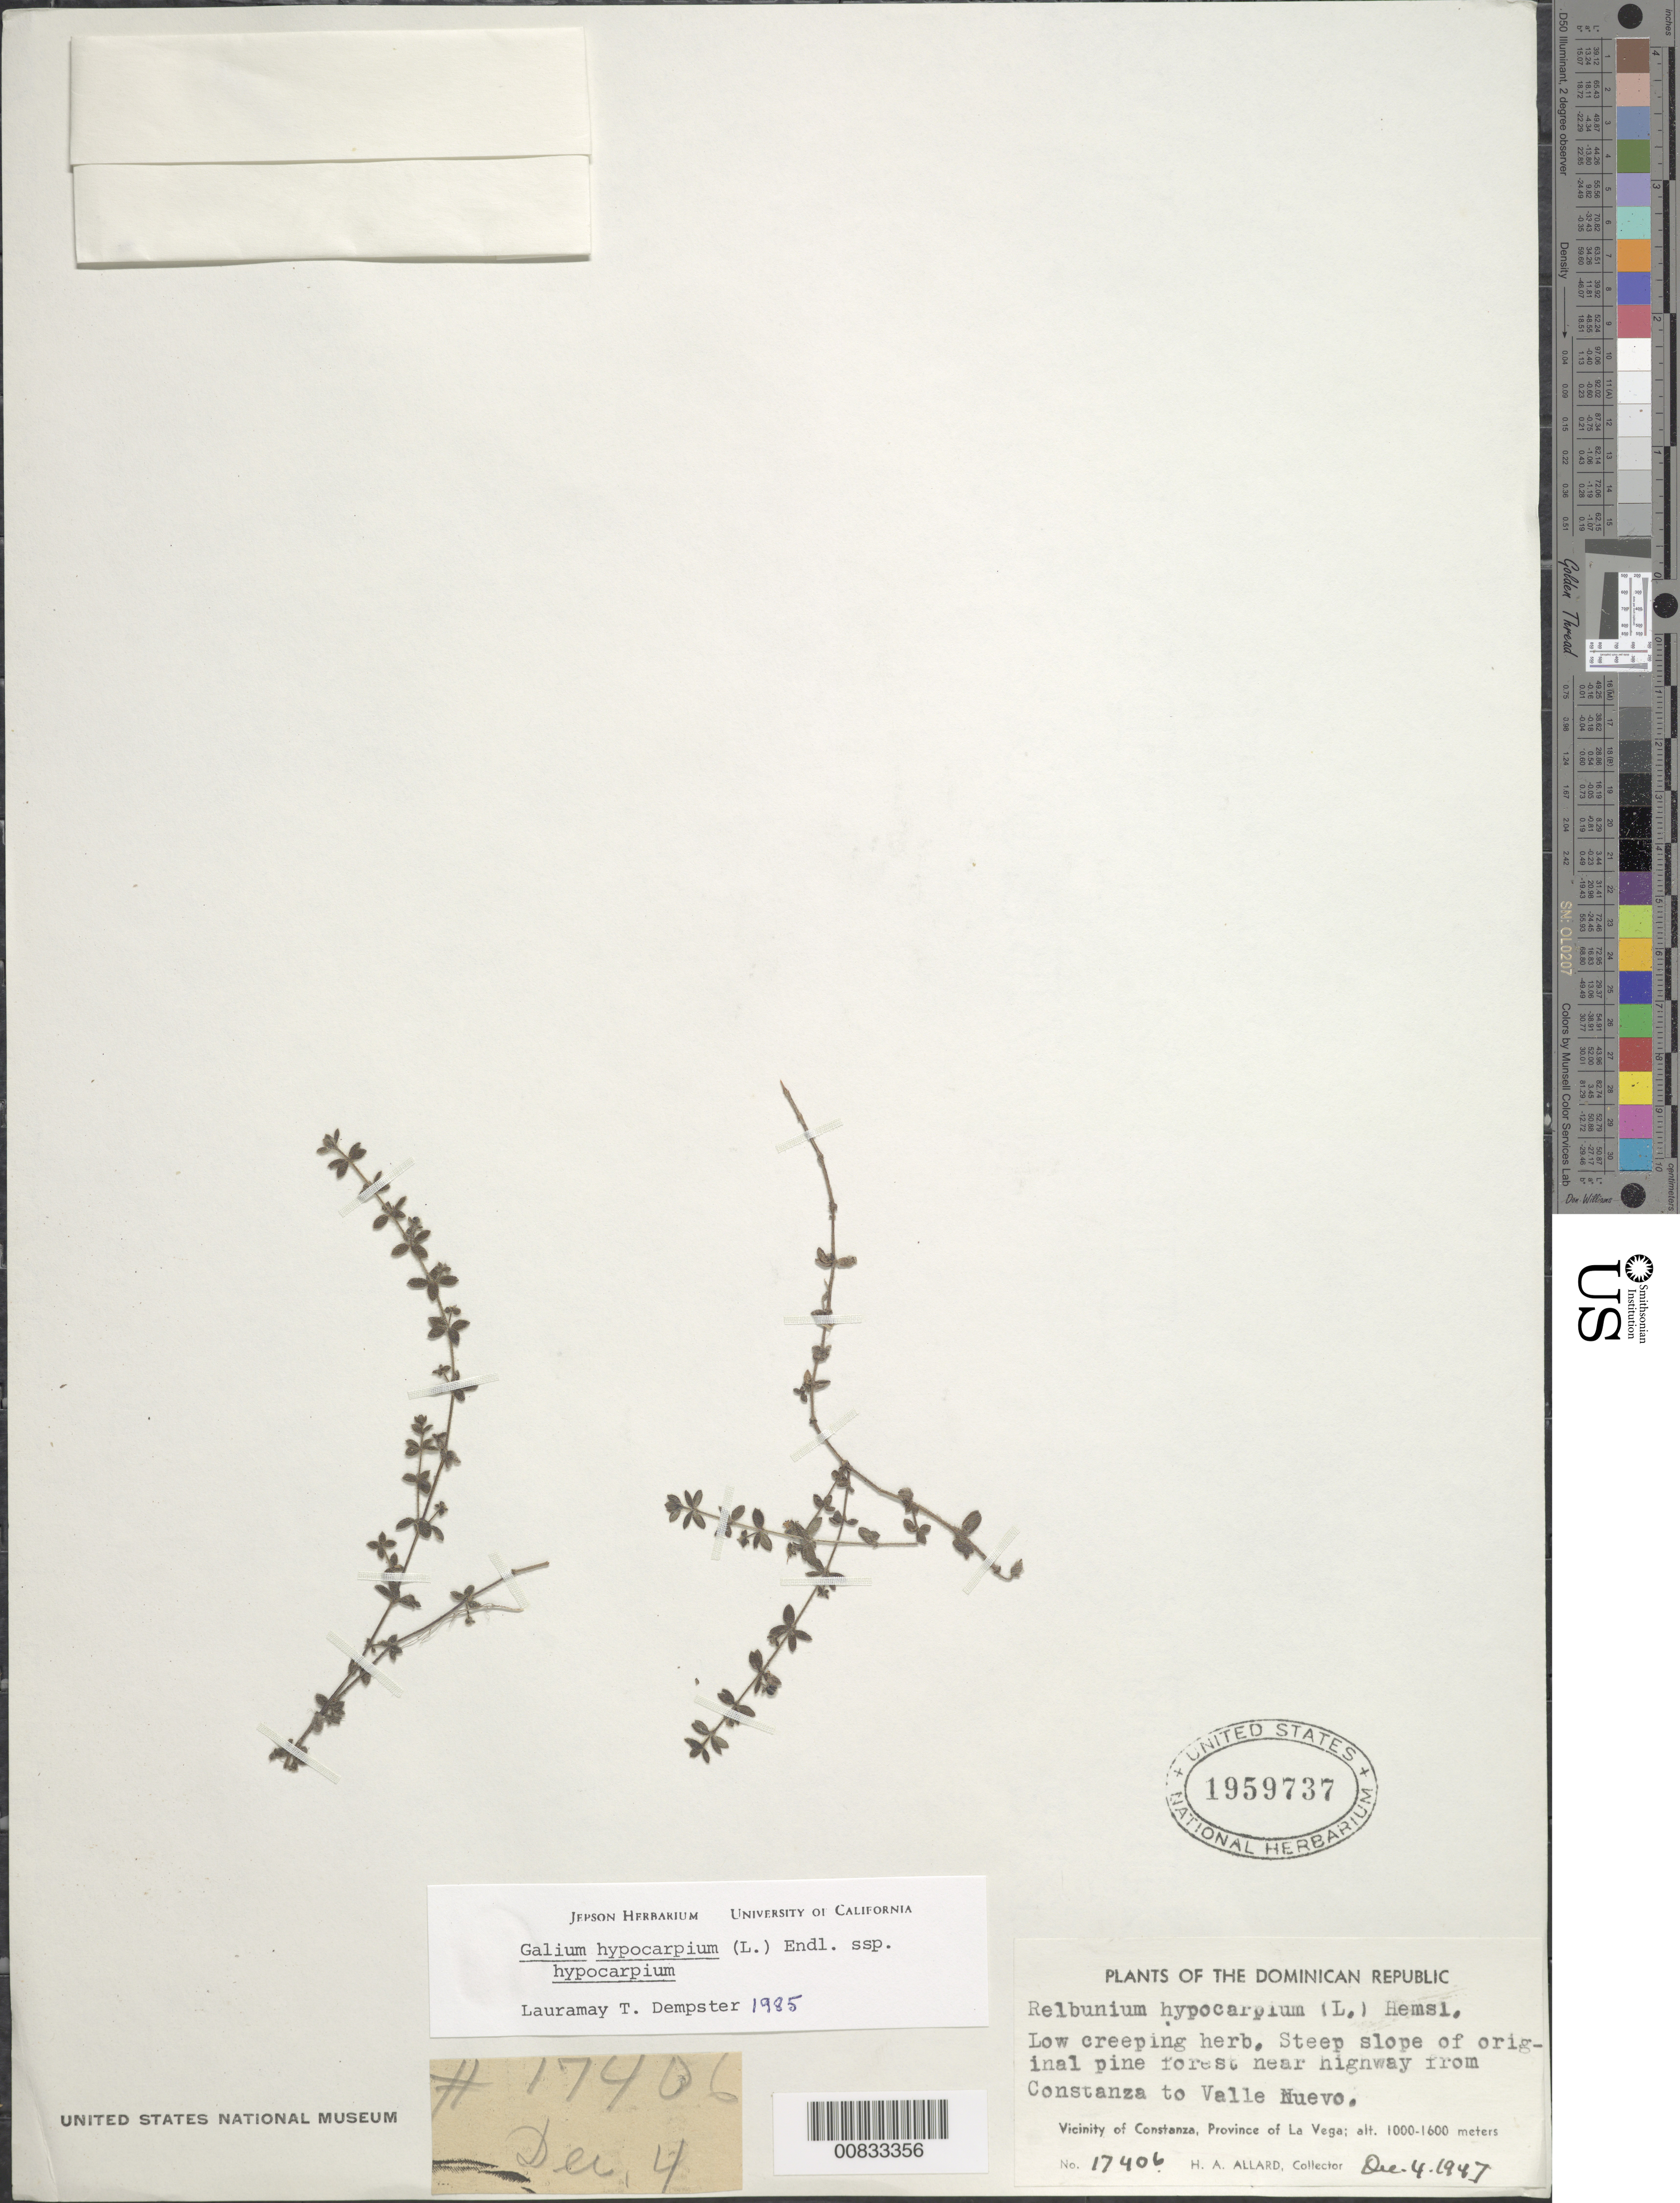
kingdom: Plantae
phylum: Tracheophyta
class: Magnoliopsida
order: Gentianales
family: Rubiaceae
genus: Galium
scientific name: Galium hypocarpium subsp. hypocarpium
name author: (L.) Endl. ex Griseb.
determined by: Dempster, L. T.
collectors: H. A. Allard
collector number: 17406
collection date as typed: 04 Dec 1947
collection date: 1947-12-04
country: Dominican Republic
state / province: La Vega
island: Hispaniola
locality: Vicinity of Constanza, near highway from Constanza to Valle Nuevo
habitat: Steep slope of original pine forest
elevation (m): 1000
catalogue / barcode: US 1959737